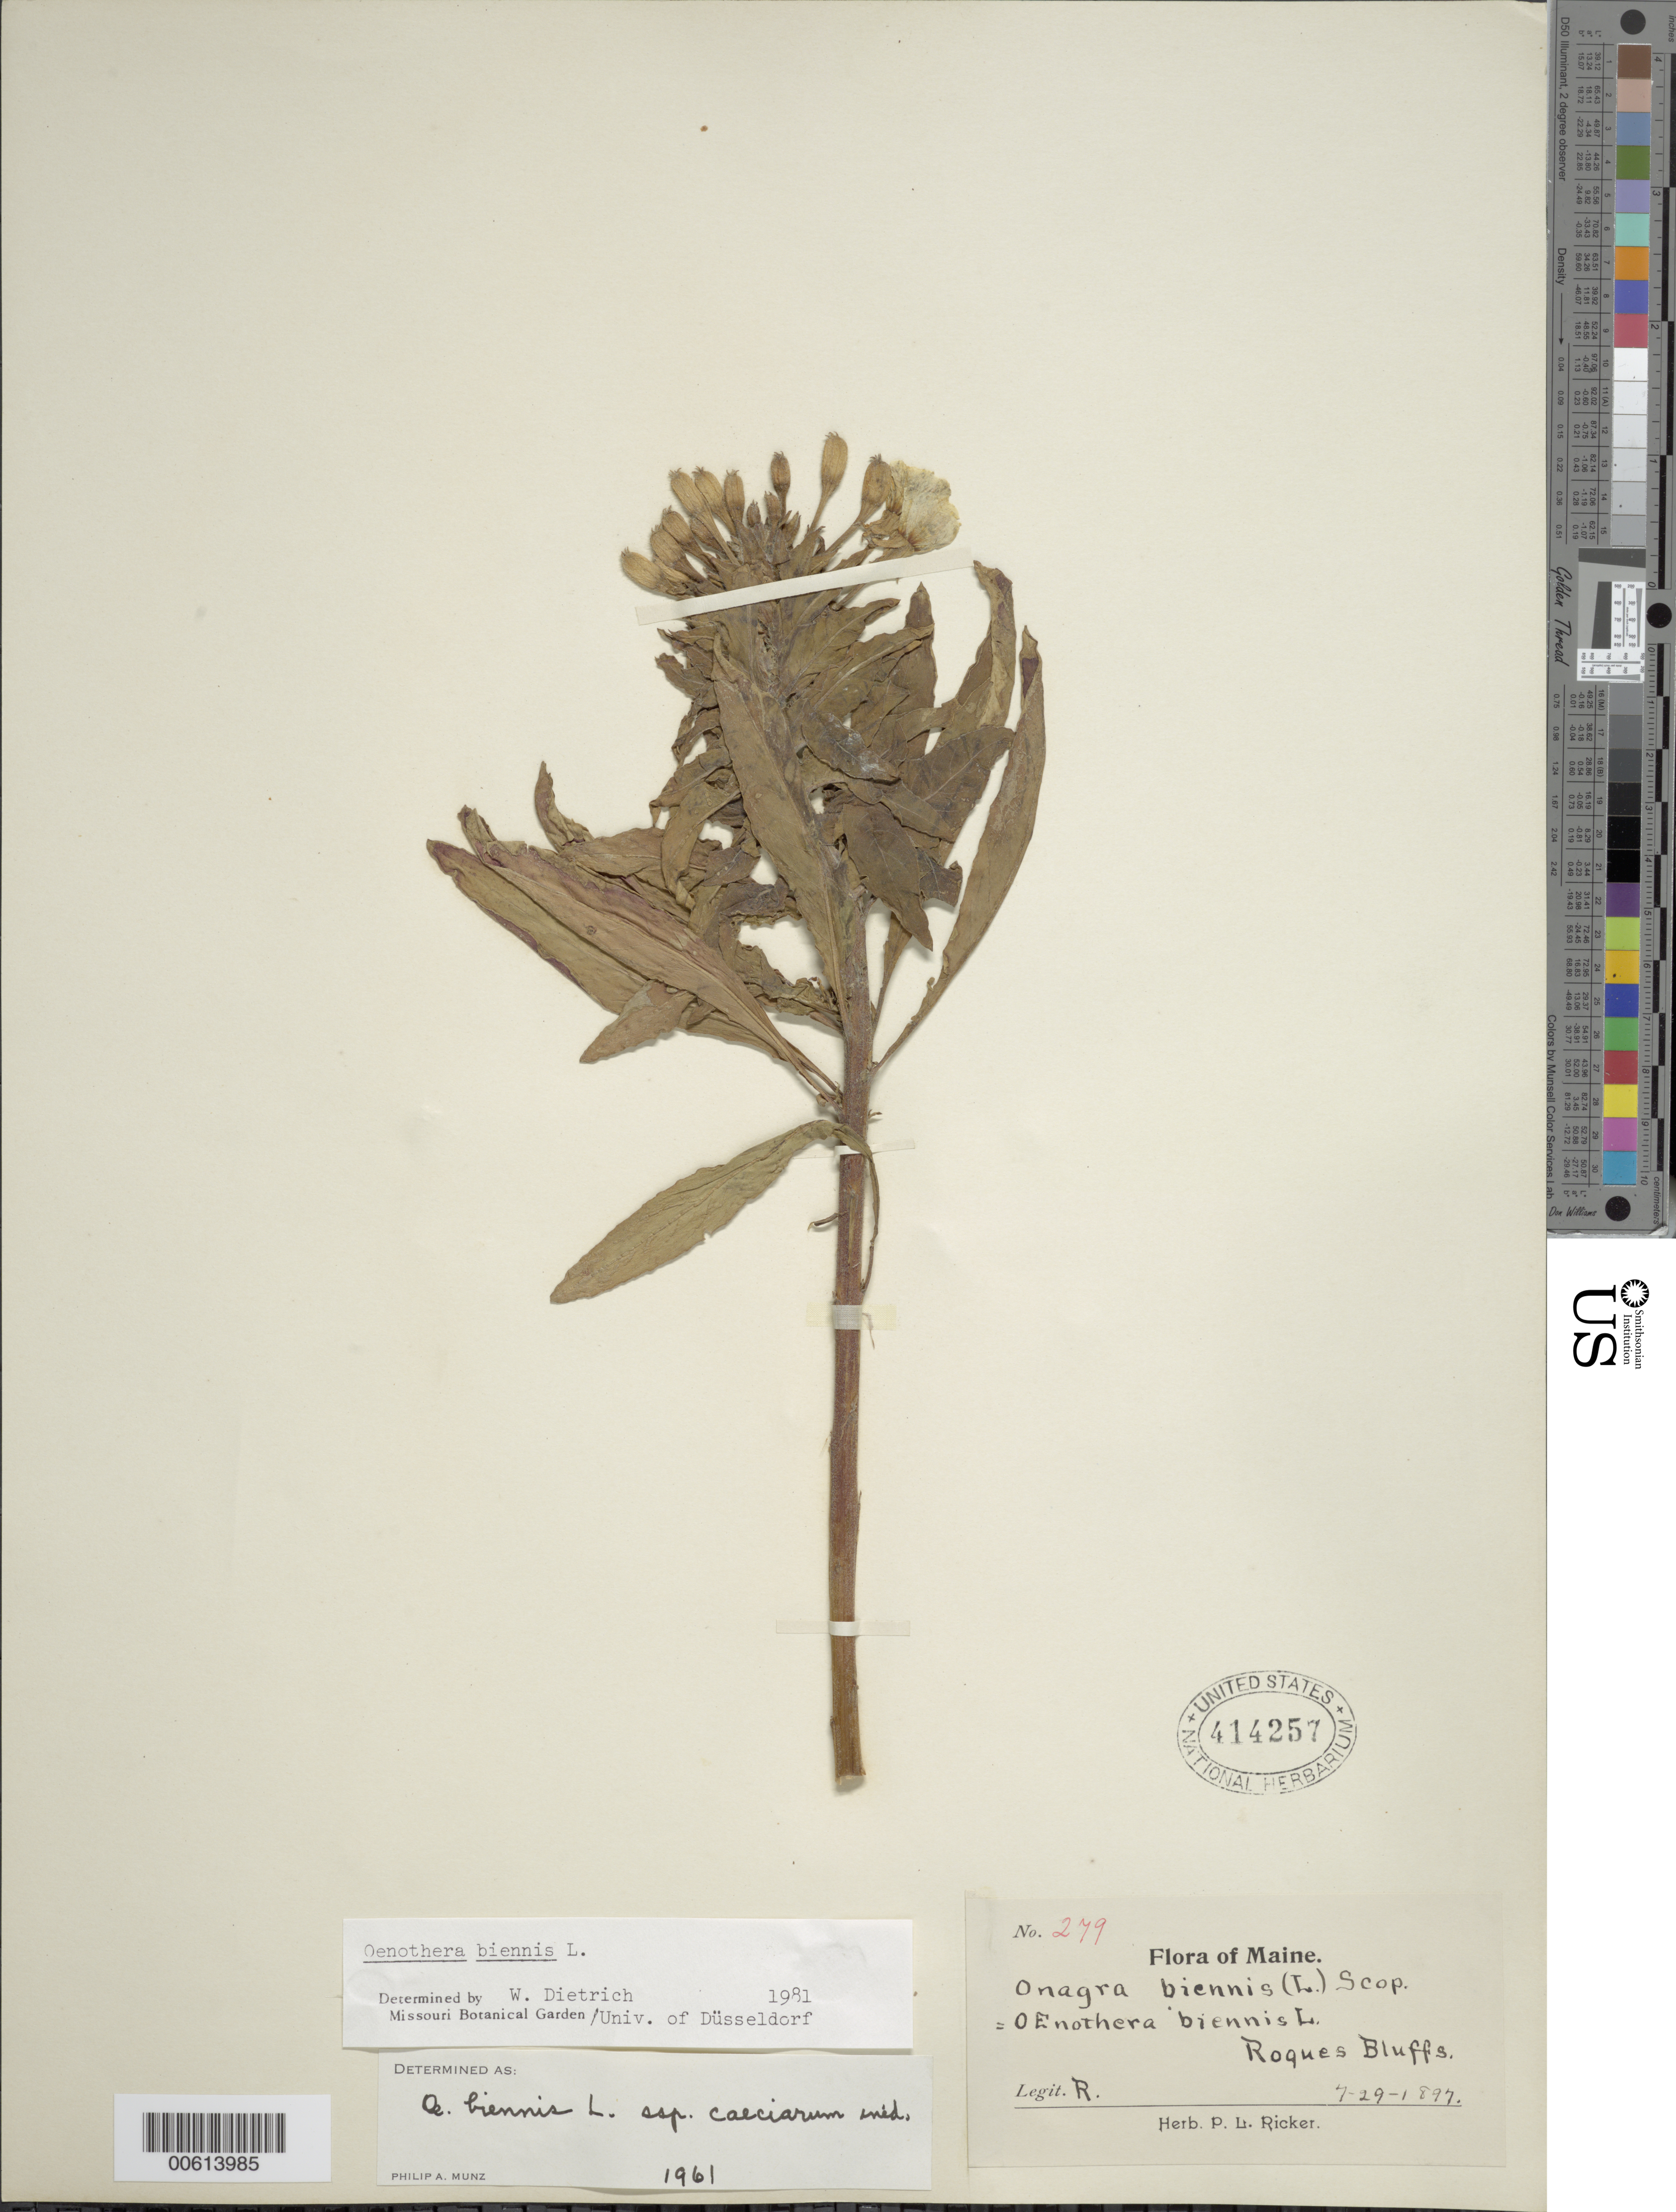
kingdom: Plantae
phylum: Tracheophyta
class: Magnoliopsida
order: Myrtales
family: Onagraceae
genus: Oenothera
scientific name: Oenothera biennis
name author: L.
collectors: P. Ricker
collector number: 279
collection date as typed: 29 Jul 1897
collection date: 1897-07-29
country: United States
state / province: Maine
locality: Rogues Bluffs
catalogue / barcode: US 414257